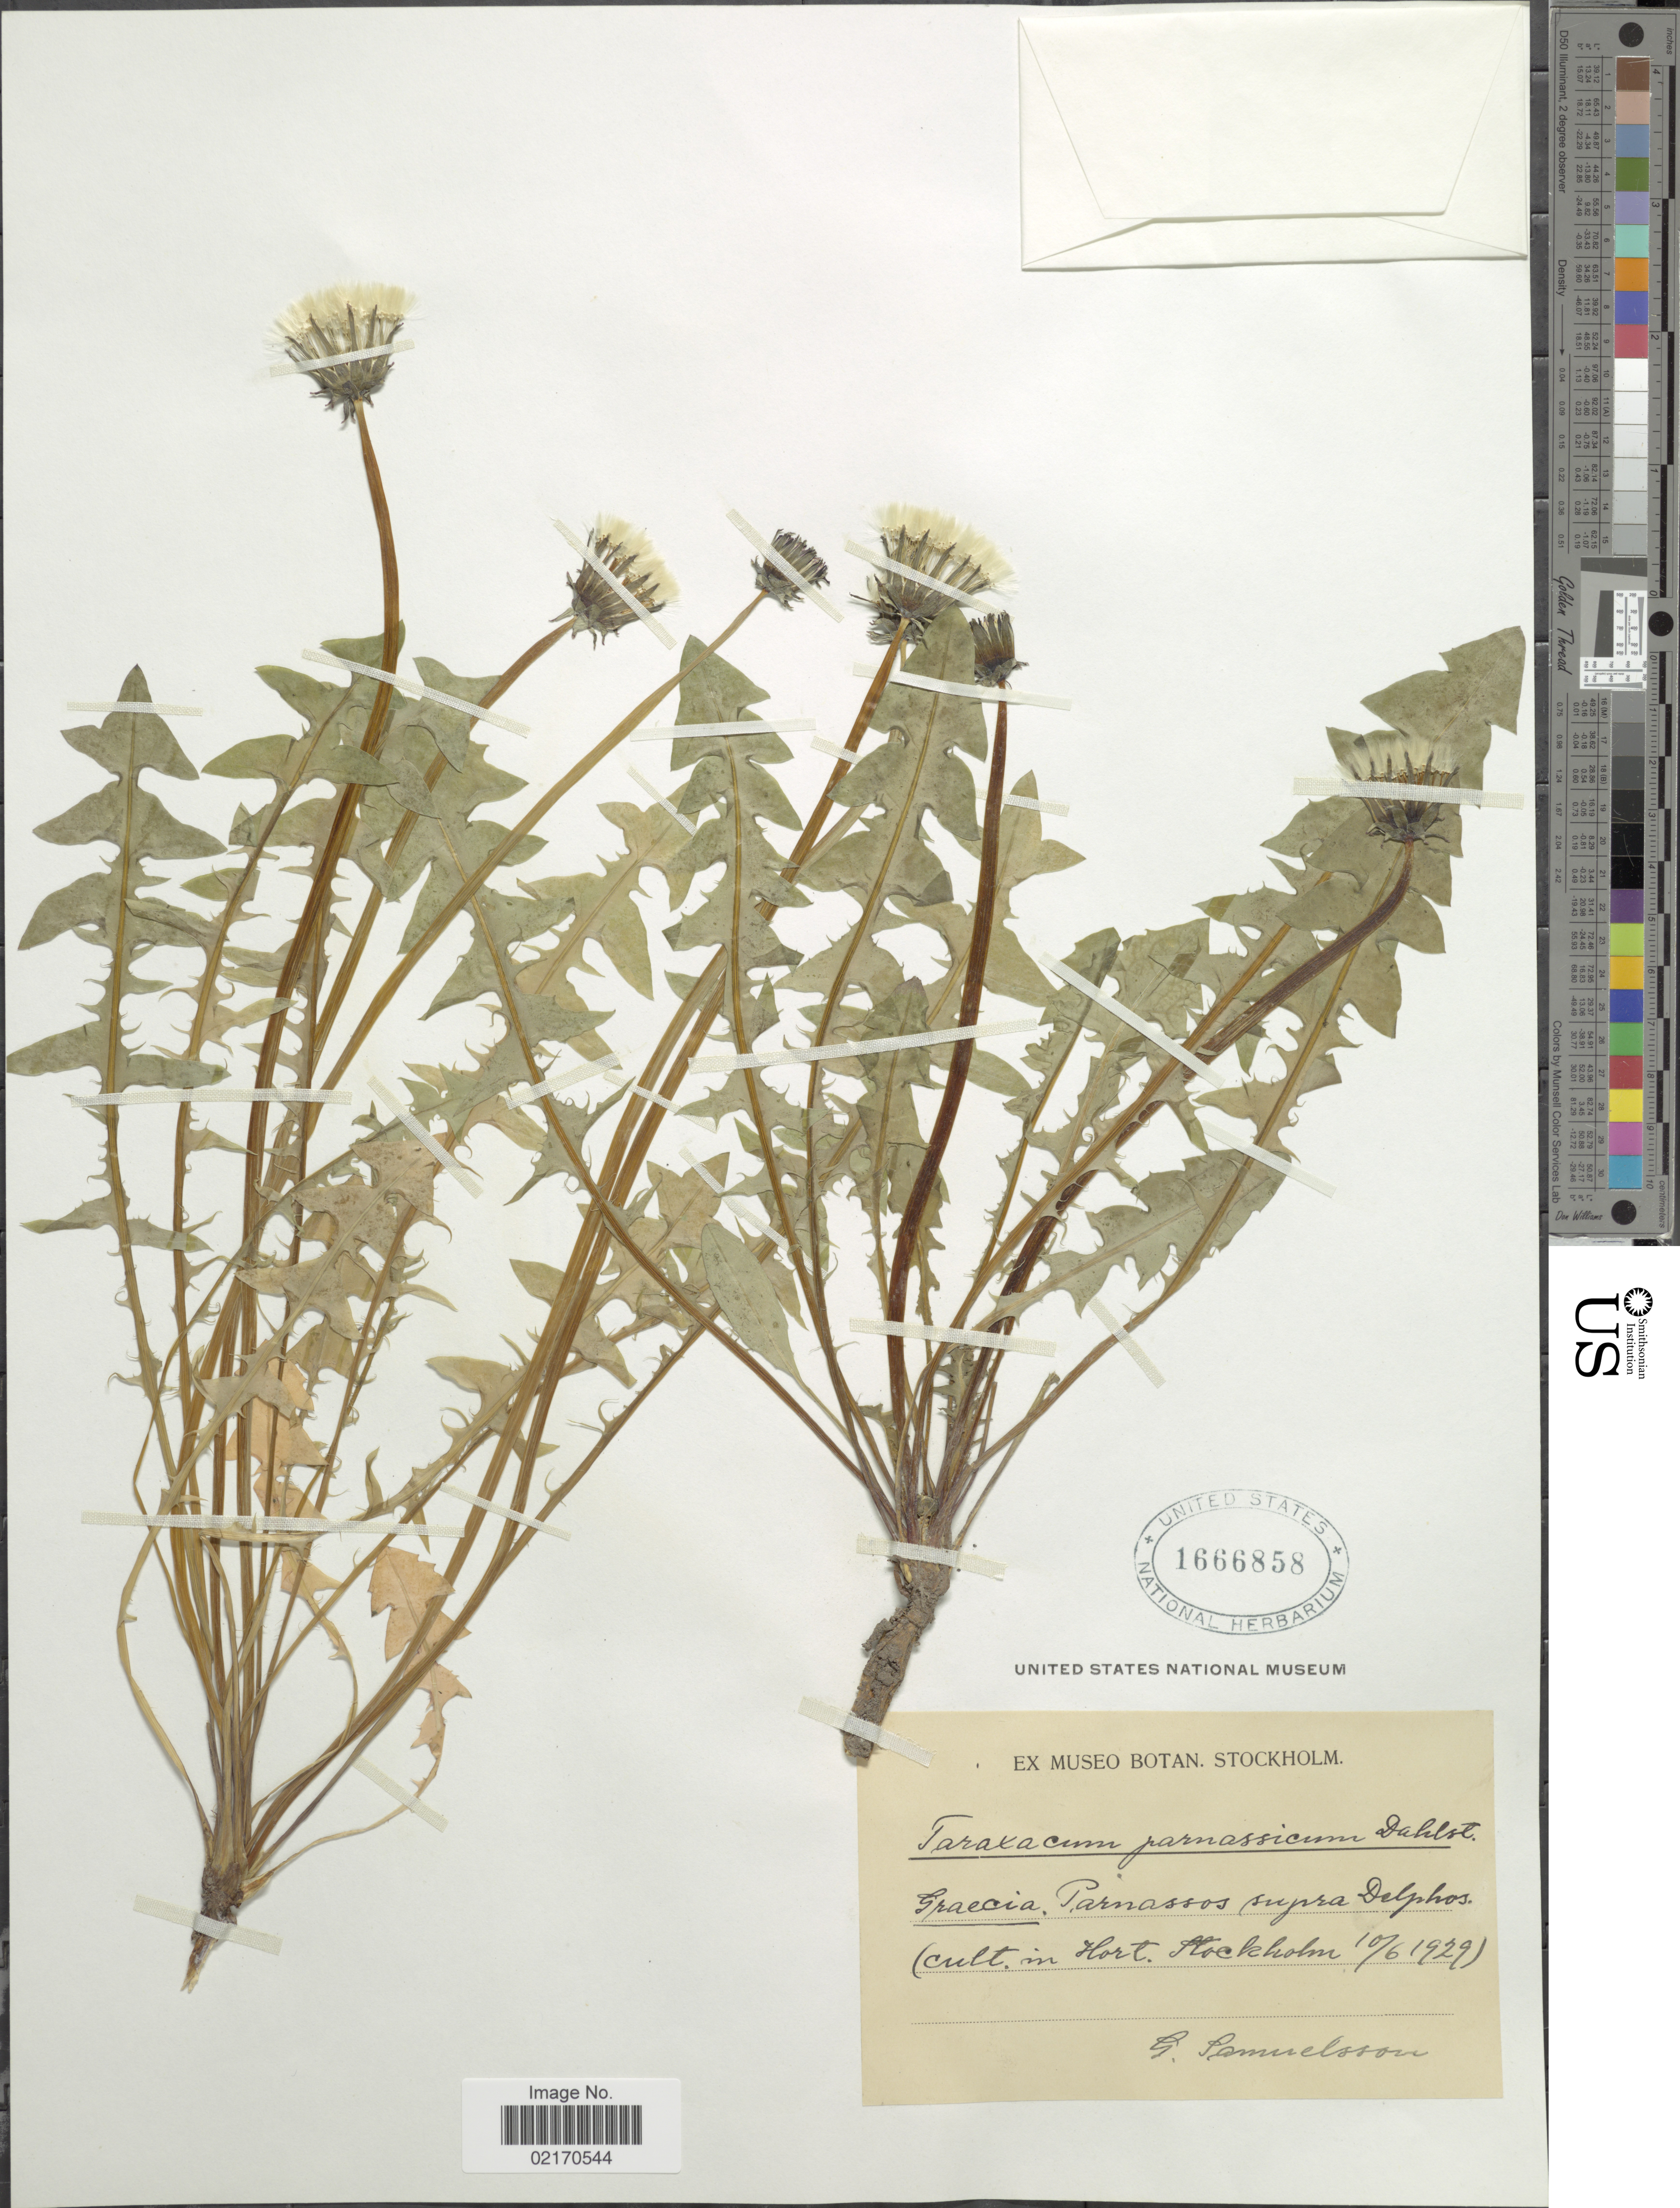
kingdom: Plantae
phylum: Tracheophyta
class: Magnoliopsida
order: Asterales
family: Asteraceae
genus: Taraxacum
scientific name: Taraxacum parnassicum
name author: Dahlst.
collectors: G. Samuelsson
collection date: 1929-06-10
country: Greece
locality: Parnassos supra Delphos (cult. in Hort. Stockholm), Graecia [unsure placement]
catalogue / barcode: US 1666858